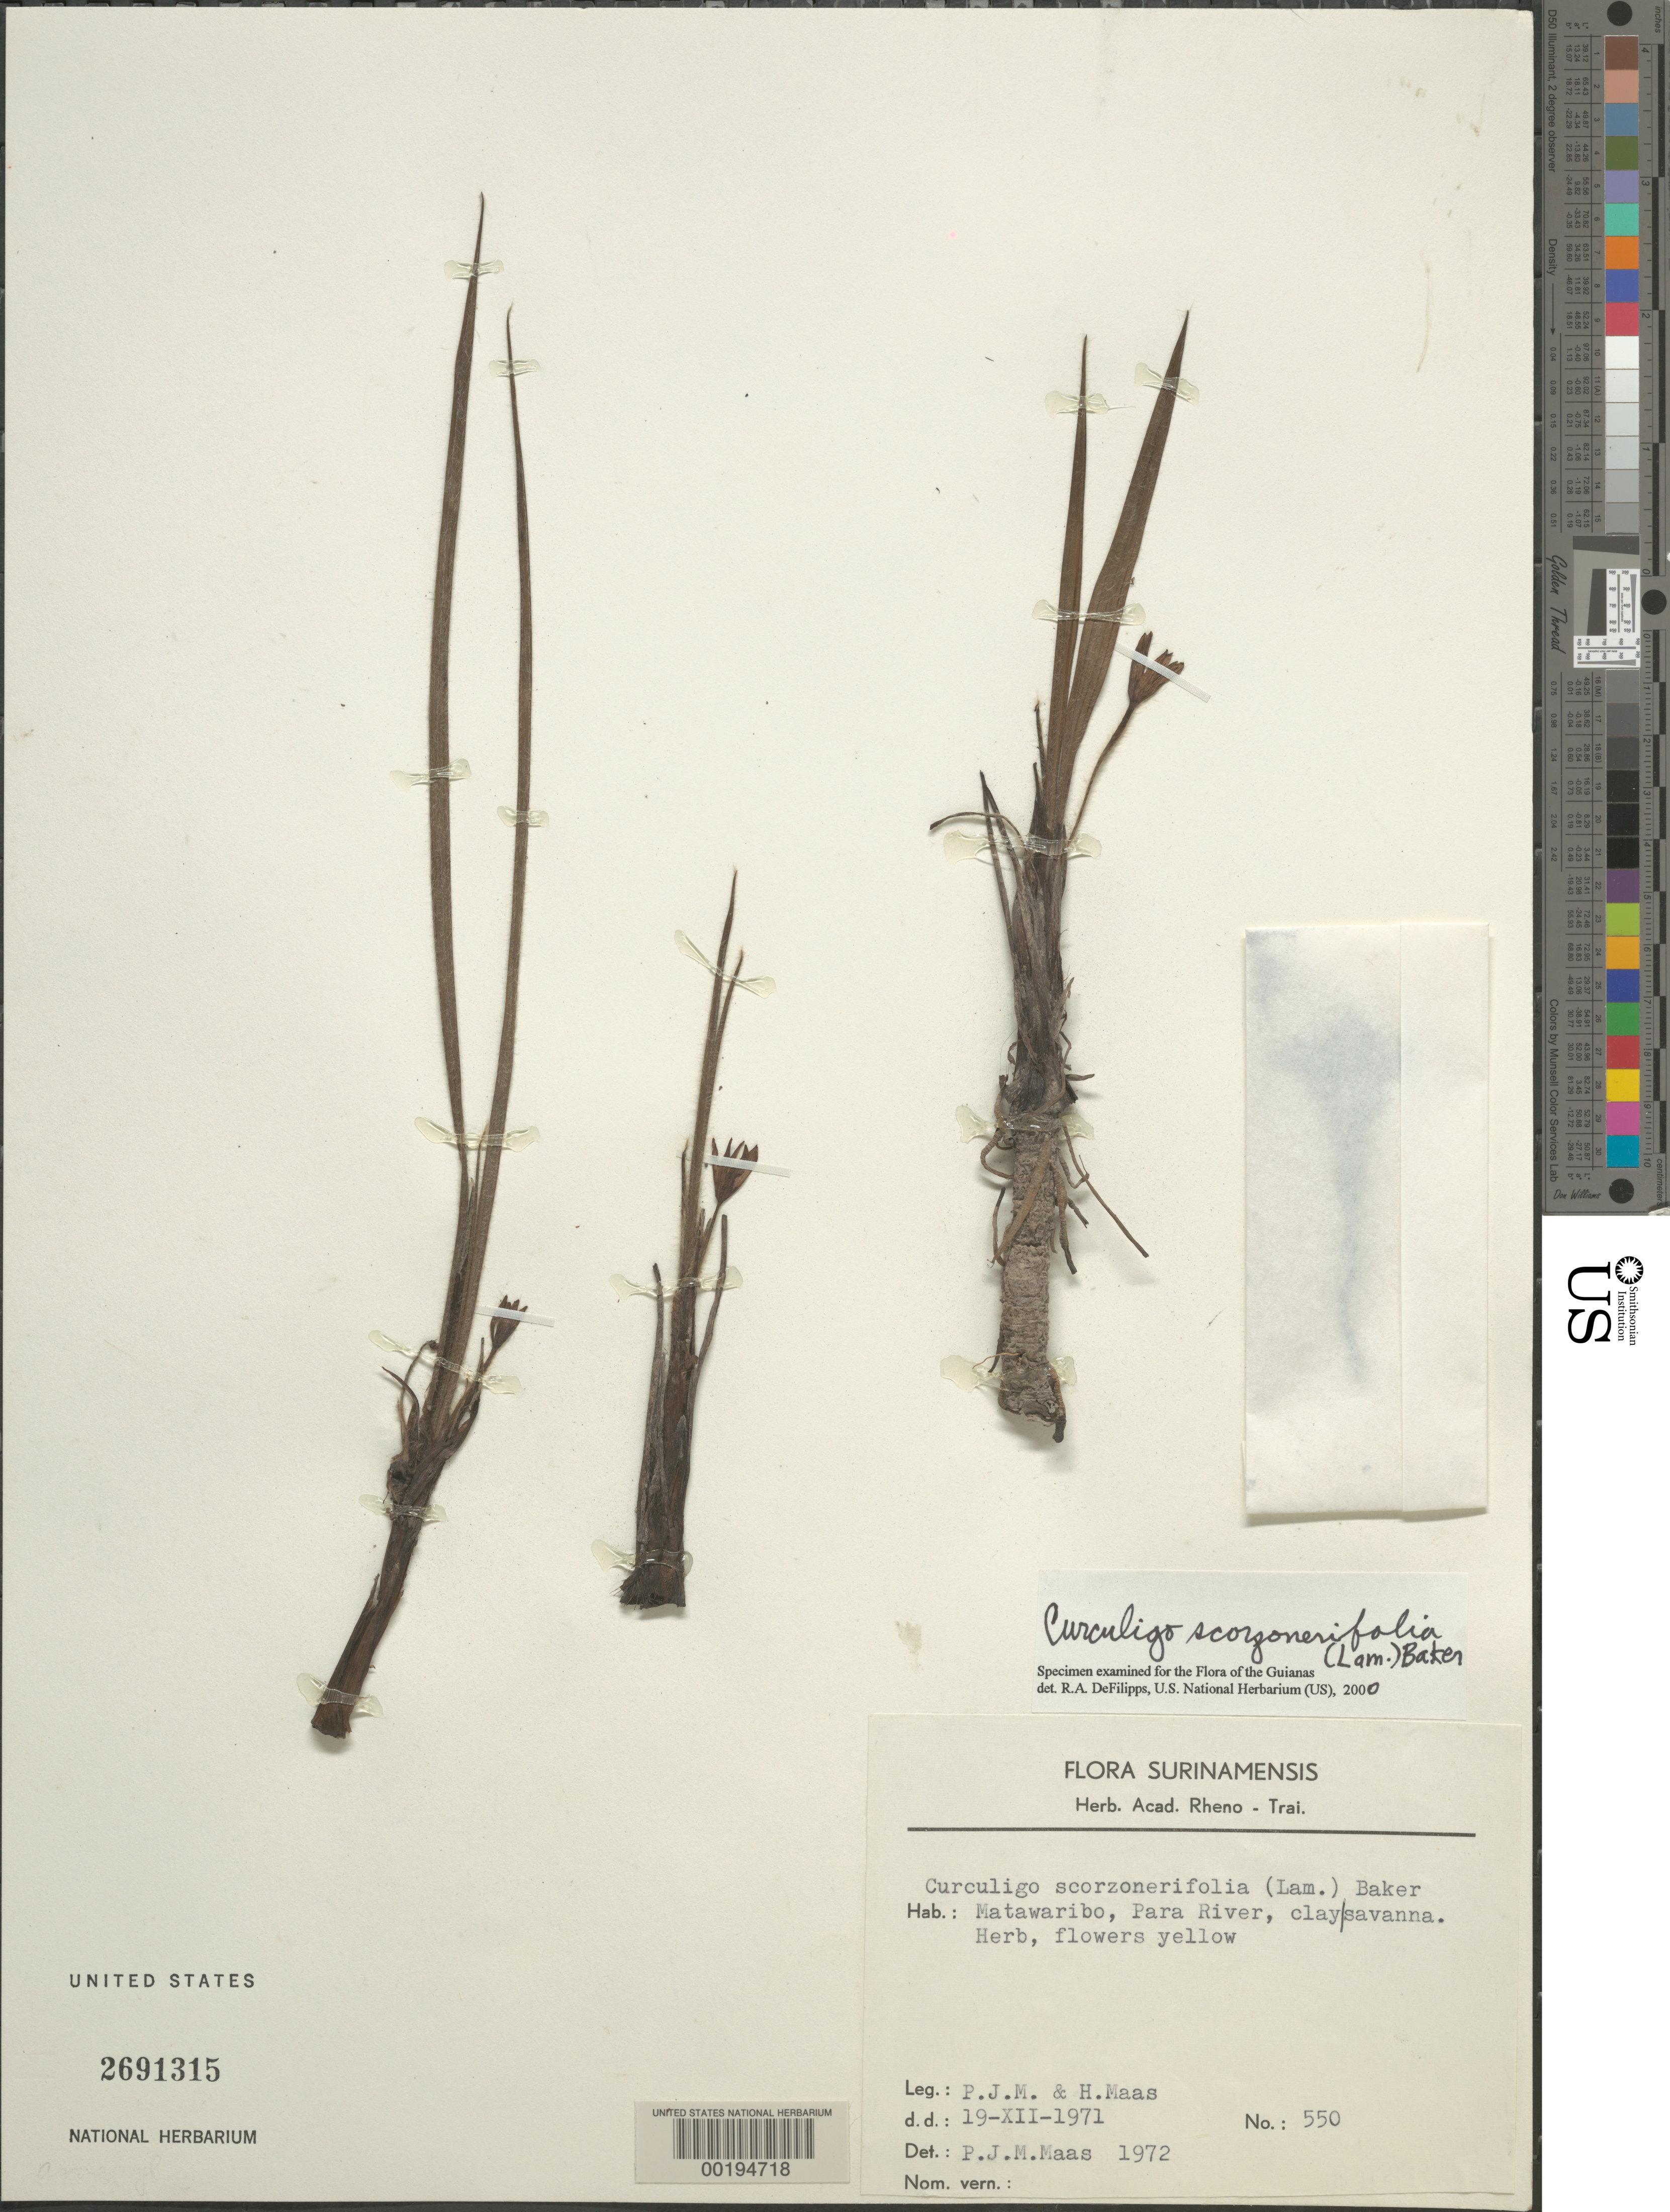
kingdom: Plantae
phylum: Tracheophyta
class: Liliopsida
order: Asparagales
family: Hypoxidaceae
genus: Curculigo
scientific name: Curculigo scorzonerifolia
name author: (Lam.) Baker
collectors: P. Maas & H. Maas van de Kamer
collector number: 550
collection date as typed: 19 Dec 1971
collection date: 1971-12-19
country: Suriname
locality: Matawaribo, para river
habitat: Clay savanna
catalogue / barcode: US 2691315